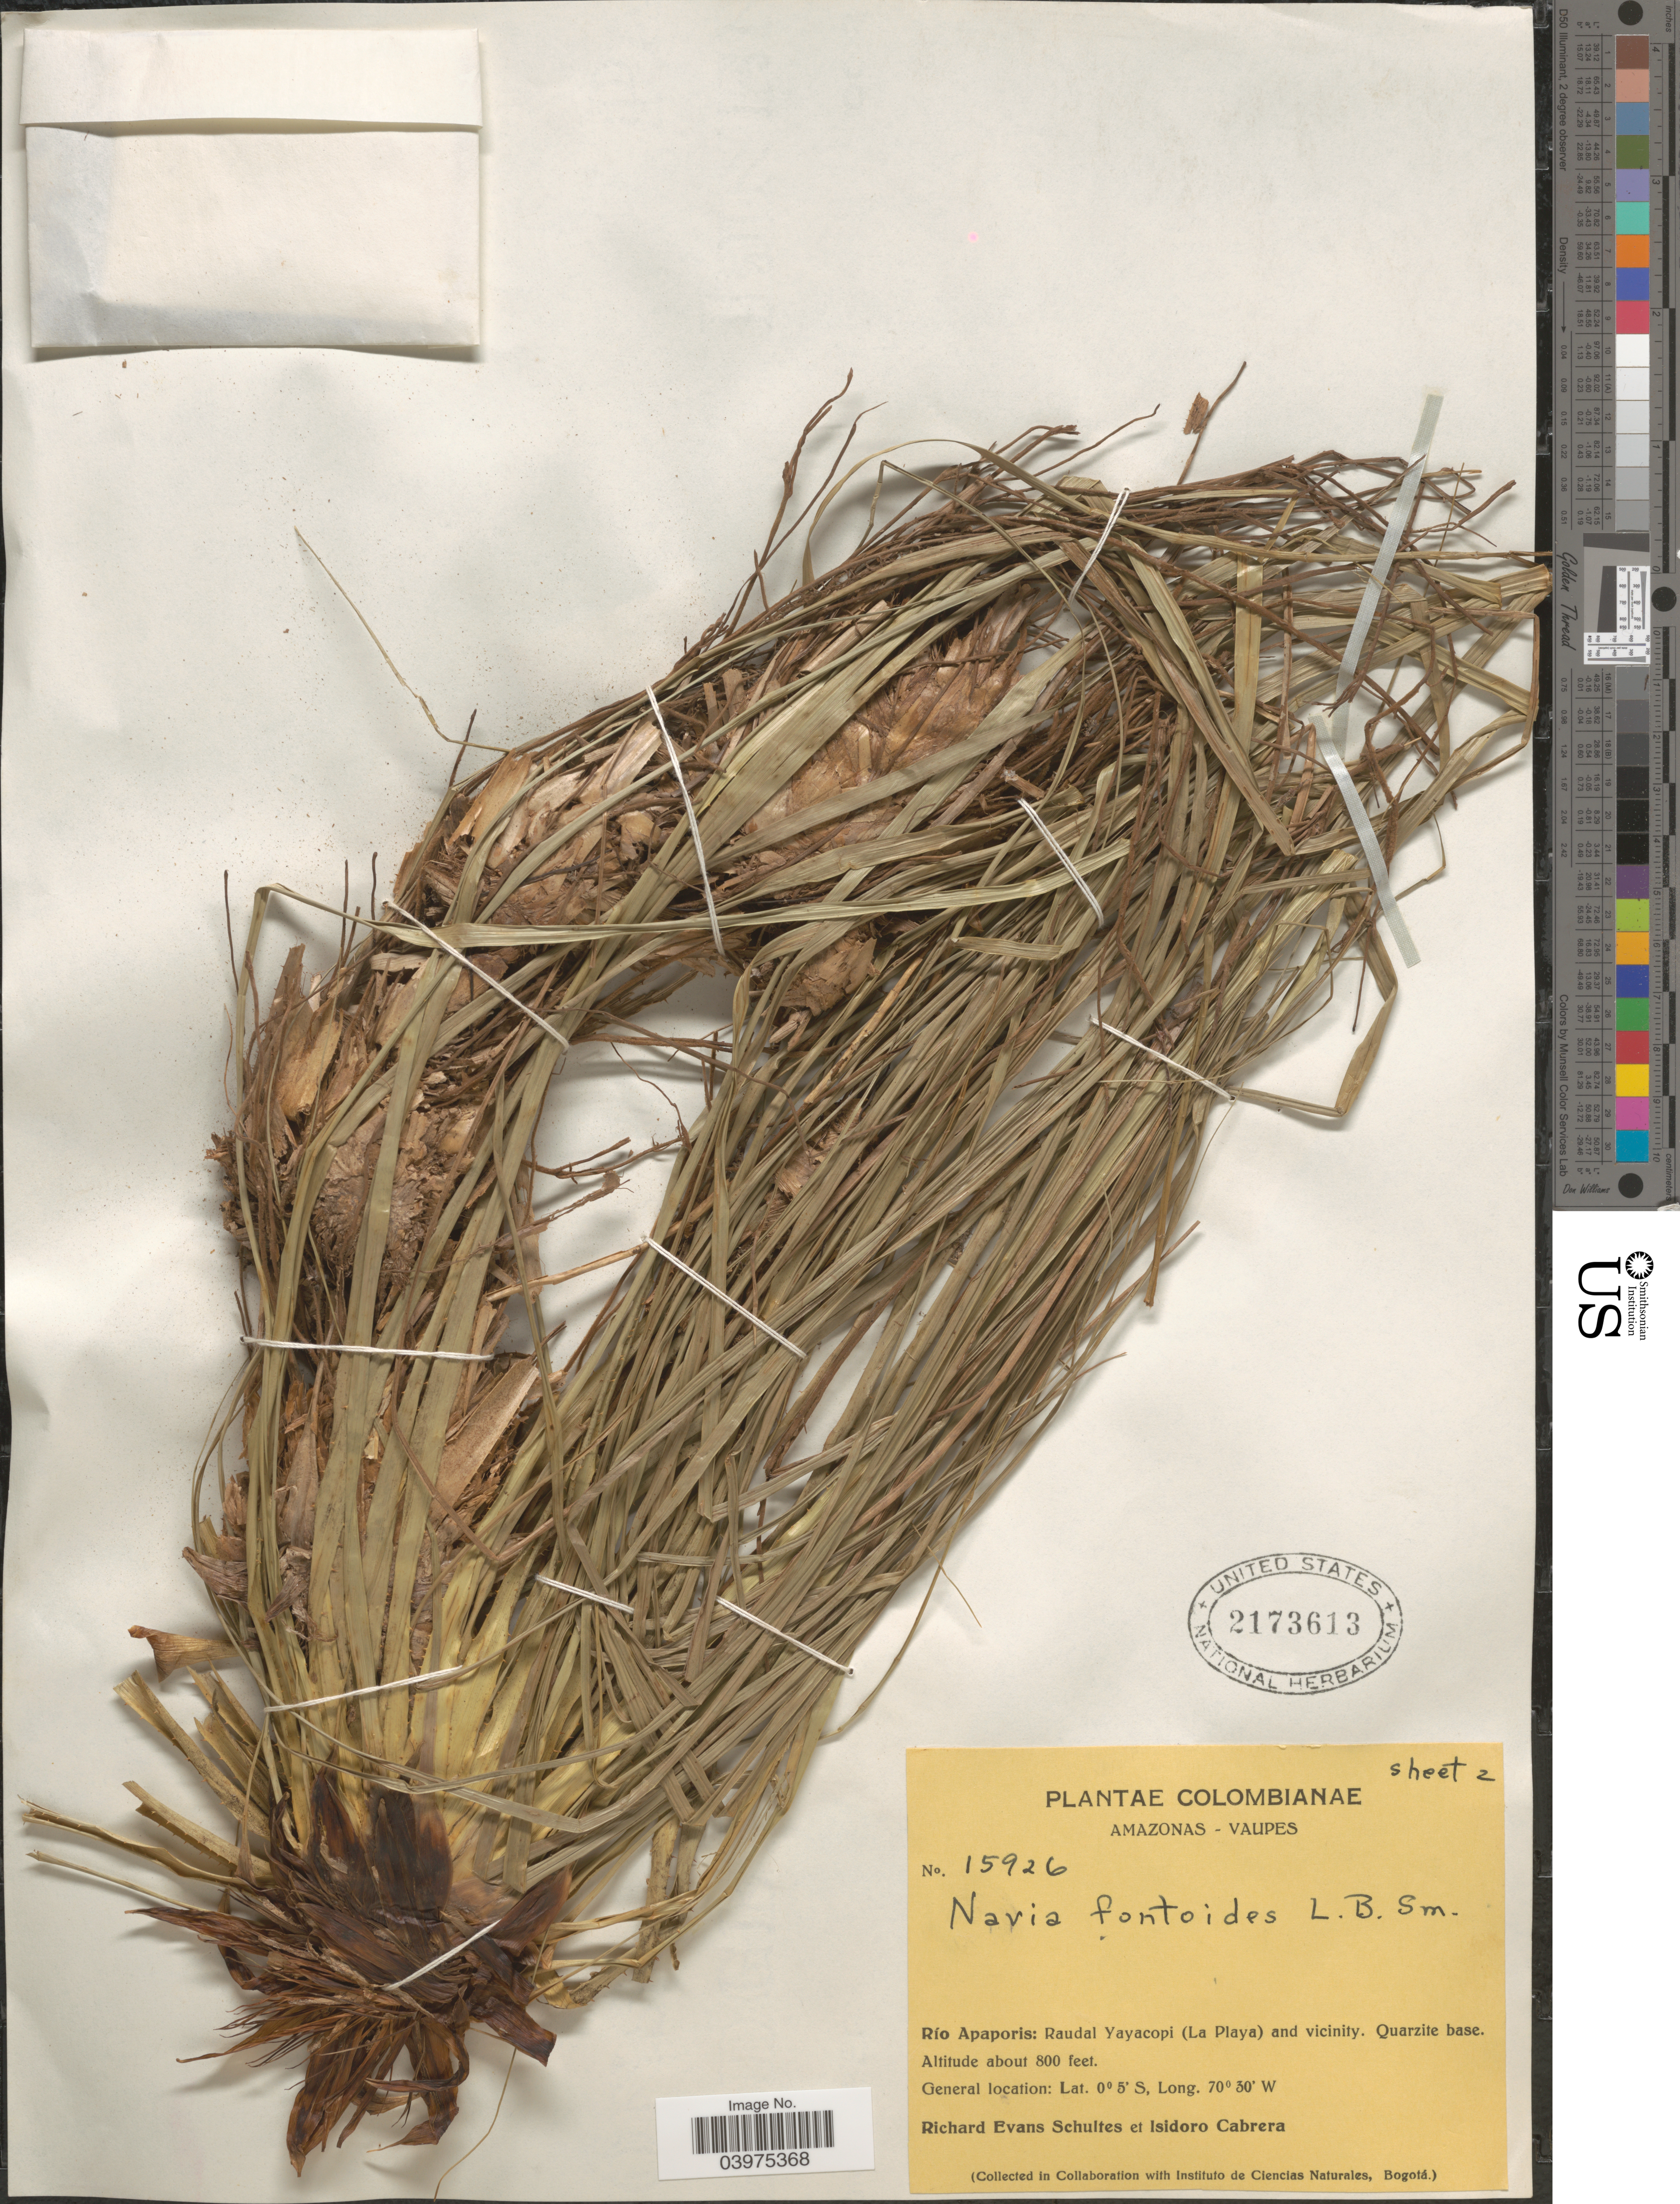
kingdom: Plantae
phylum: Tracheophyta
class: Liliopsida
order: Poales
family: Bromeliaceae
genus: Navia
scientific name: Navia fontoides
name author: L.B. Sm.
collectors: R. E. Schultes & I. Cabrera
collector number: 15926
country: Colombia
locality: Amazonas - Vaupes. Río Apaporis: Raudal Yayacopi (La Playa) and vicinity.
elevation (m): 244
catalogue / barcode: US 2173613